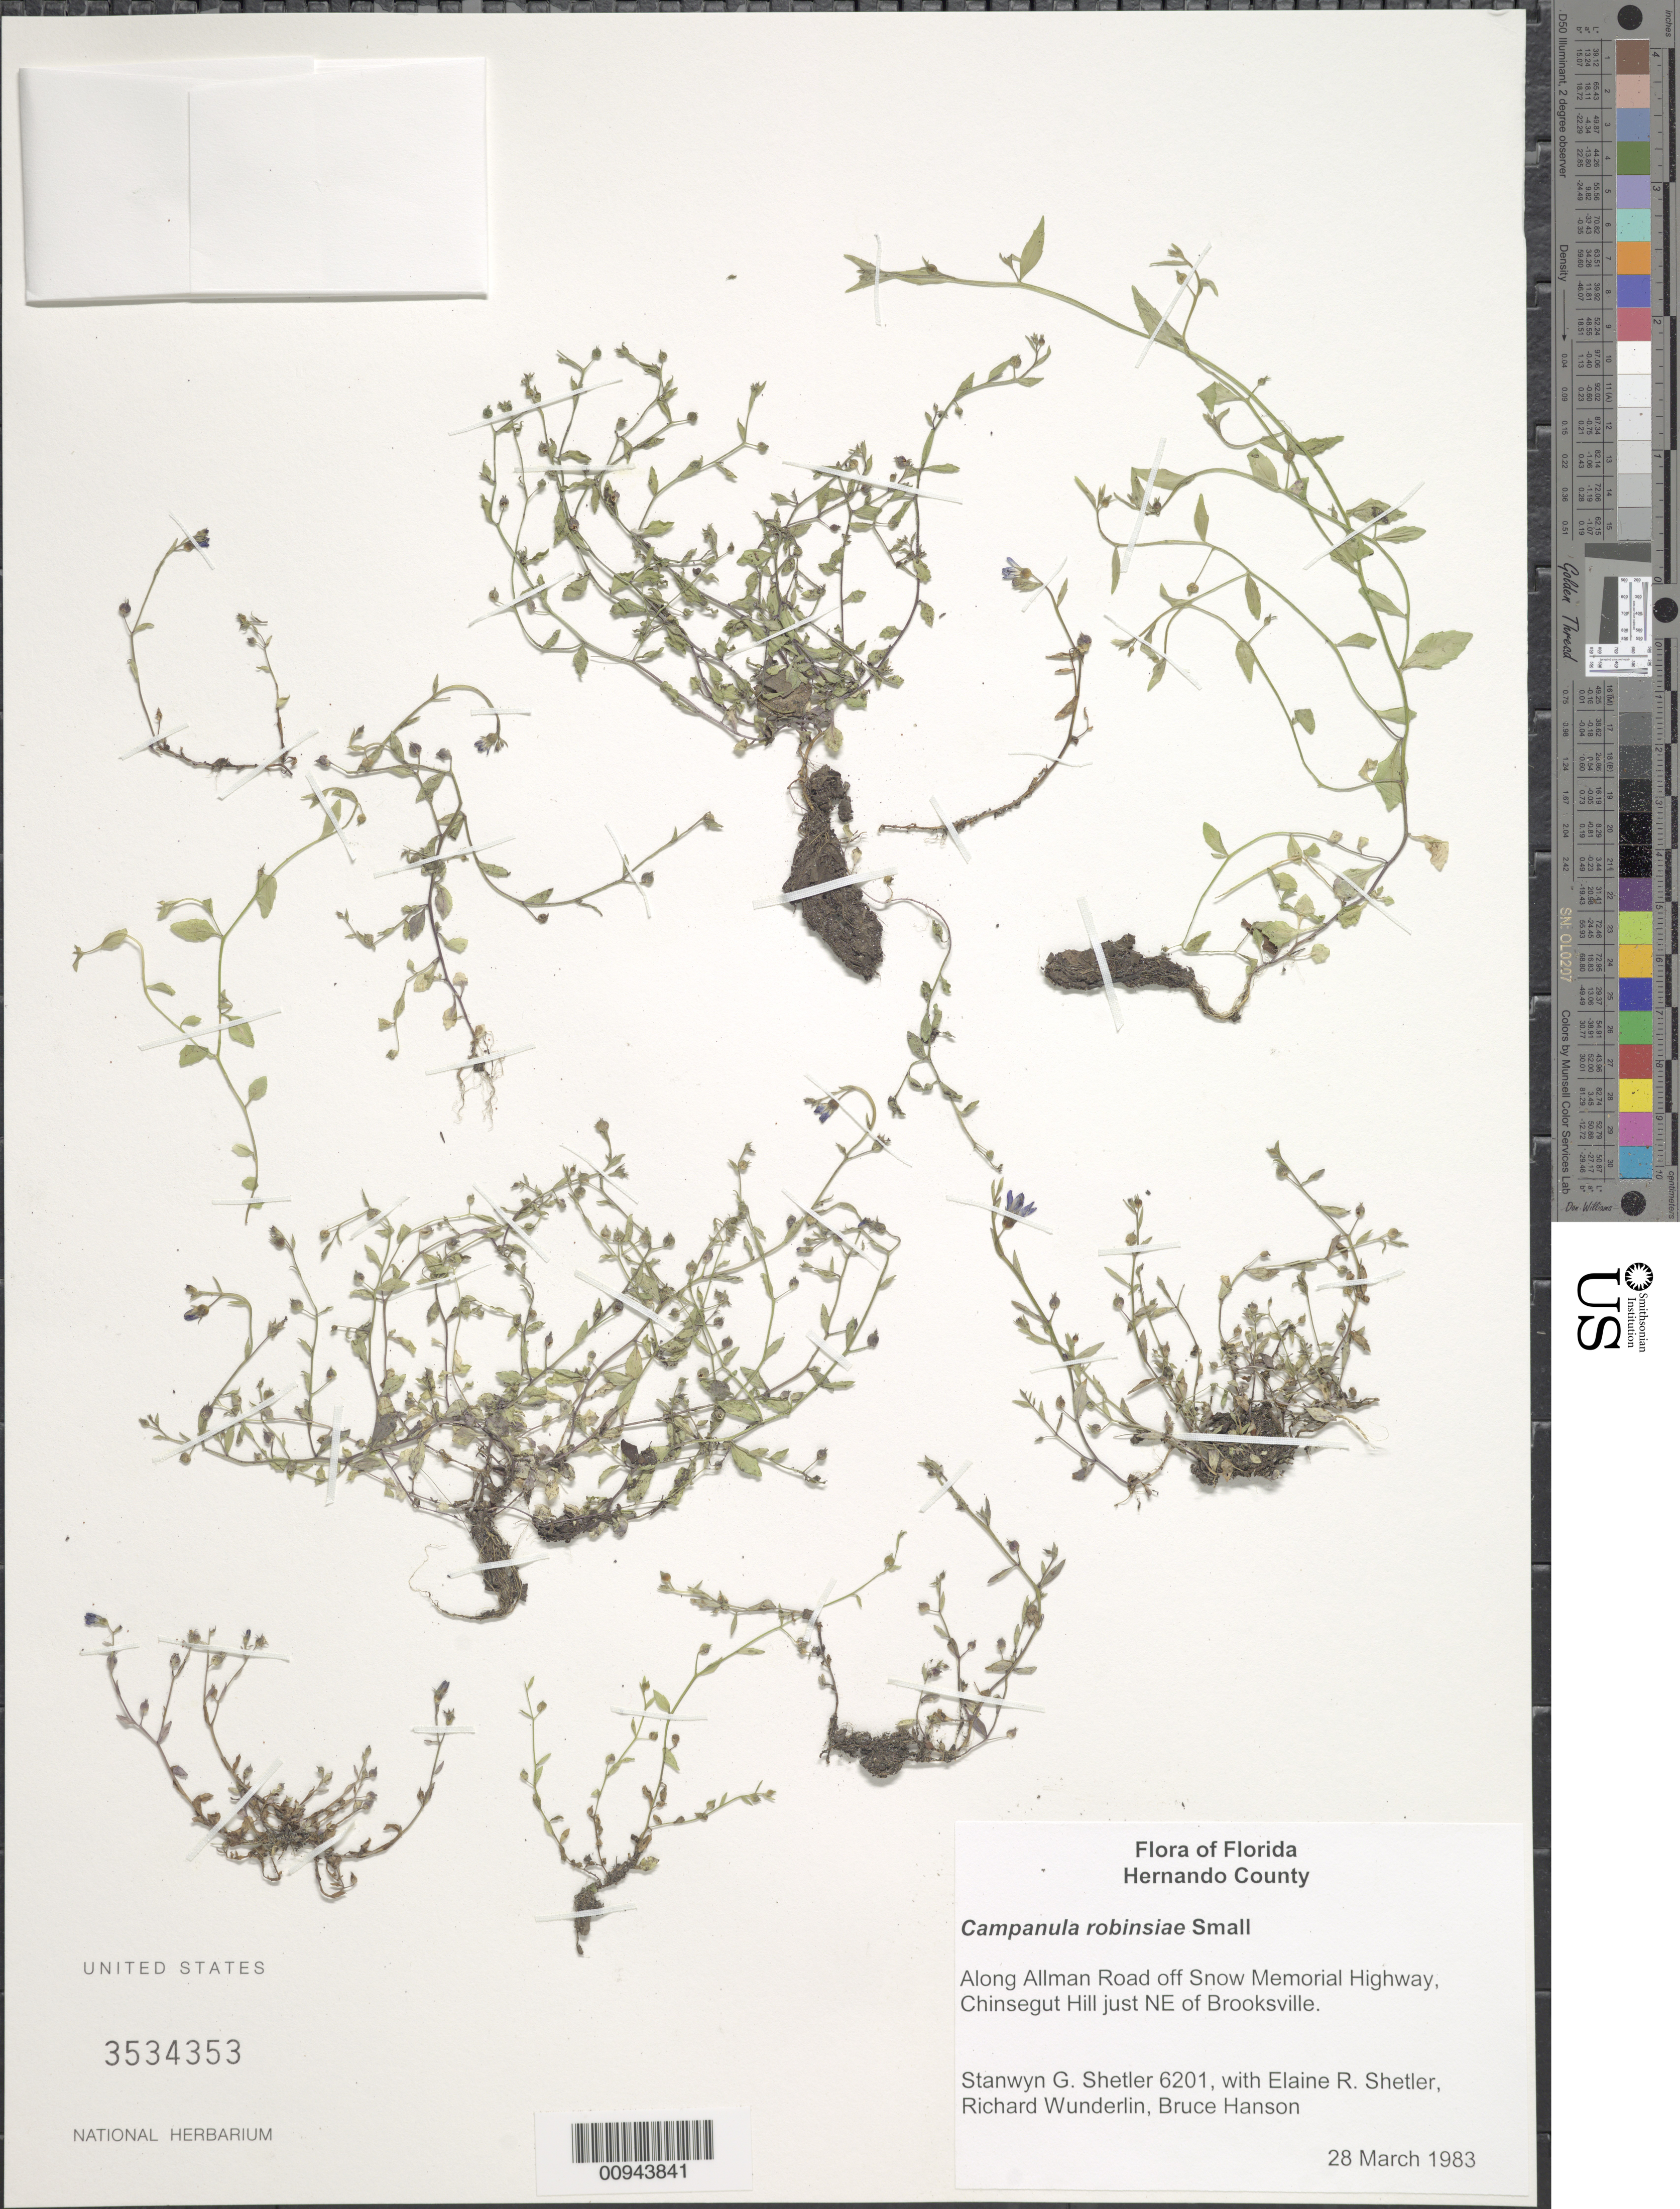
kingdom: Plantae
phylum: Tracheophyta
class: Magnoliopsida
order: Asterales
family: Campanulaceae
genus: Campanula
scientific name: Campanula robinsiae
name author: Small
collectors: S. Shetler, E. R. Shetler, R. P. Wunderlin & B. Hanson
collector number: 6201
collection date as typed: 28 March 1983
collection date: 1983-03-28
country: United States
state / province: Florida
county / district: Hernando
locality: Along Allman Road of Snow Memorial Highway, Chinsegut Hill just NE of Brooksville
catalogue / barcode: US 3534353